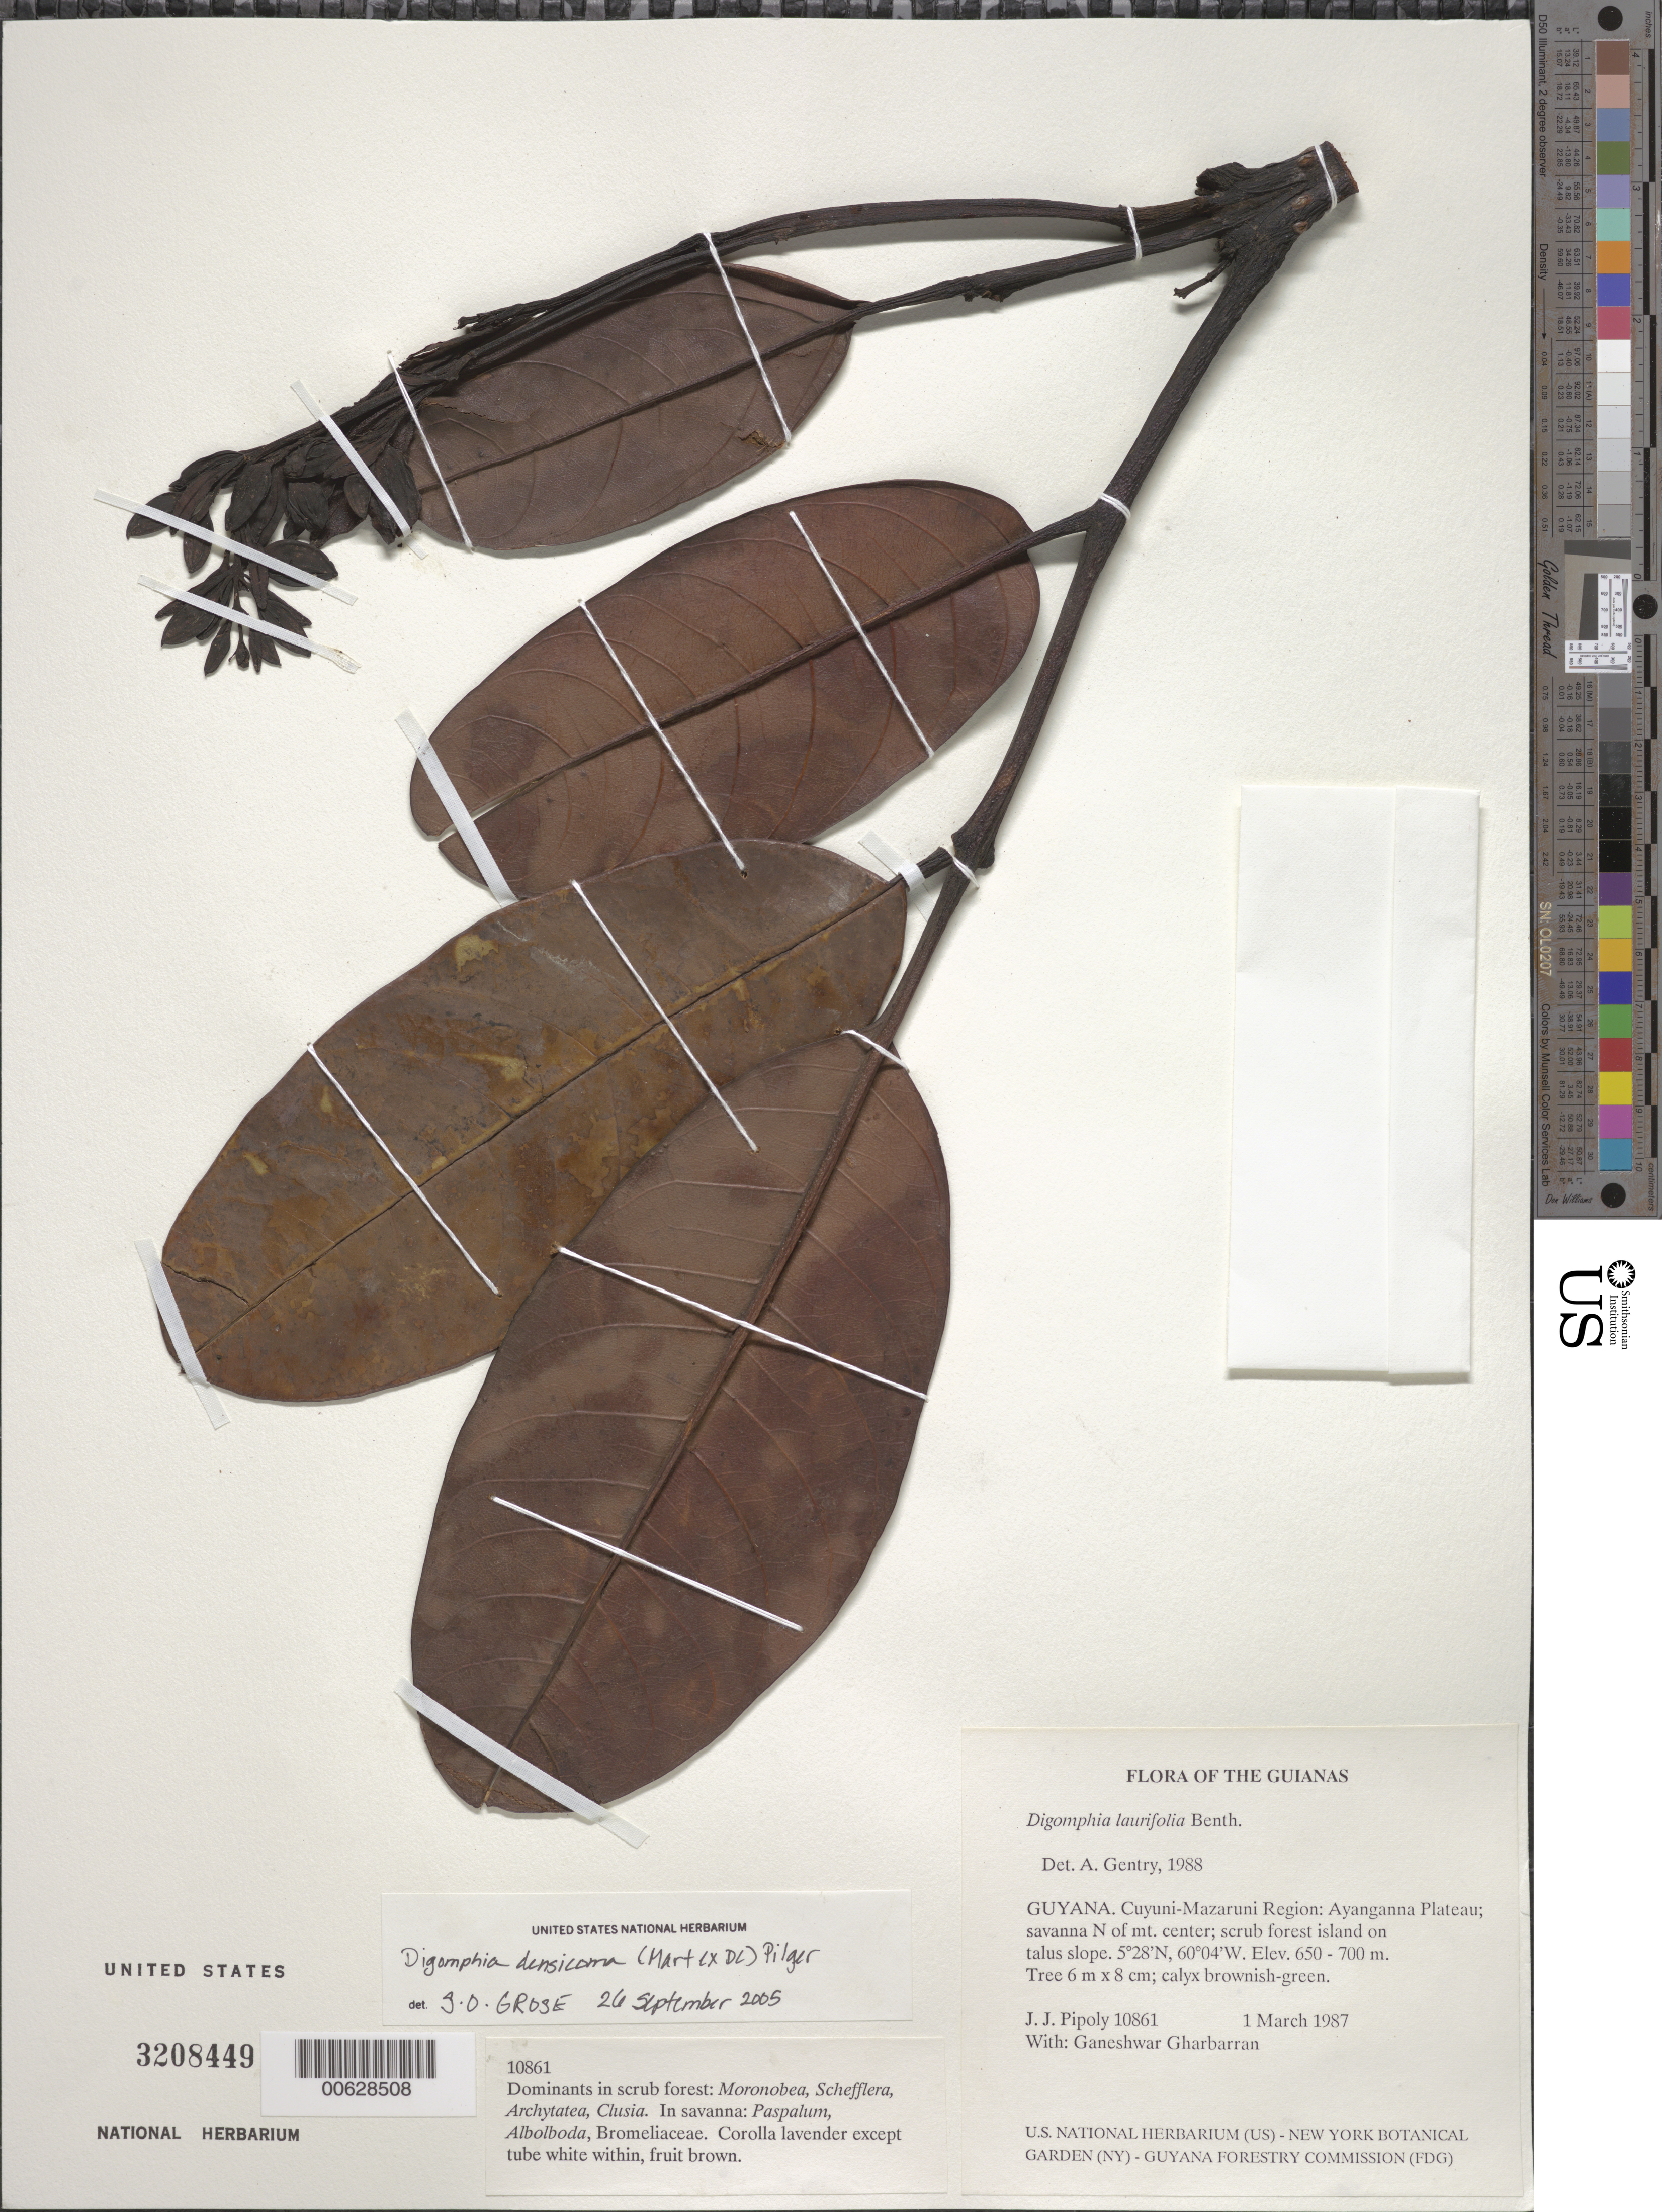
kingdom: Plantae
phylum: Tracheophyta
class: Magnoliopsida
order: Lamiales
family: Bignoniaceae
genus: Digomphia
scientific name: Digomphia densicoma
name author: (Mart. ex DC.) Pilg.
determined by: Grose, S. O.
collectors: J. J. Pipoly & G. Gharbarran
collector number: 10861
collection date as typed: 1 March 1987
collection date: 1987-03-01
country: Guyana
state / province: Cuyuni-Mazaruni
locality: Ayanganna Plateau, N of mountain center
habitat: Savanna with scrub forest island on talus slope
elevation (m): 650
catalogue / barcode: US 3208449